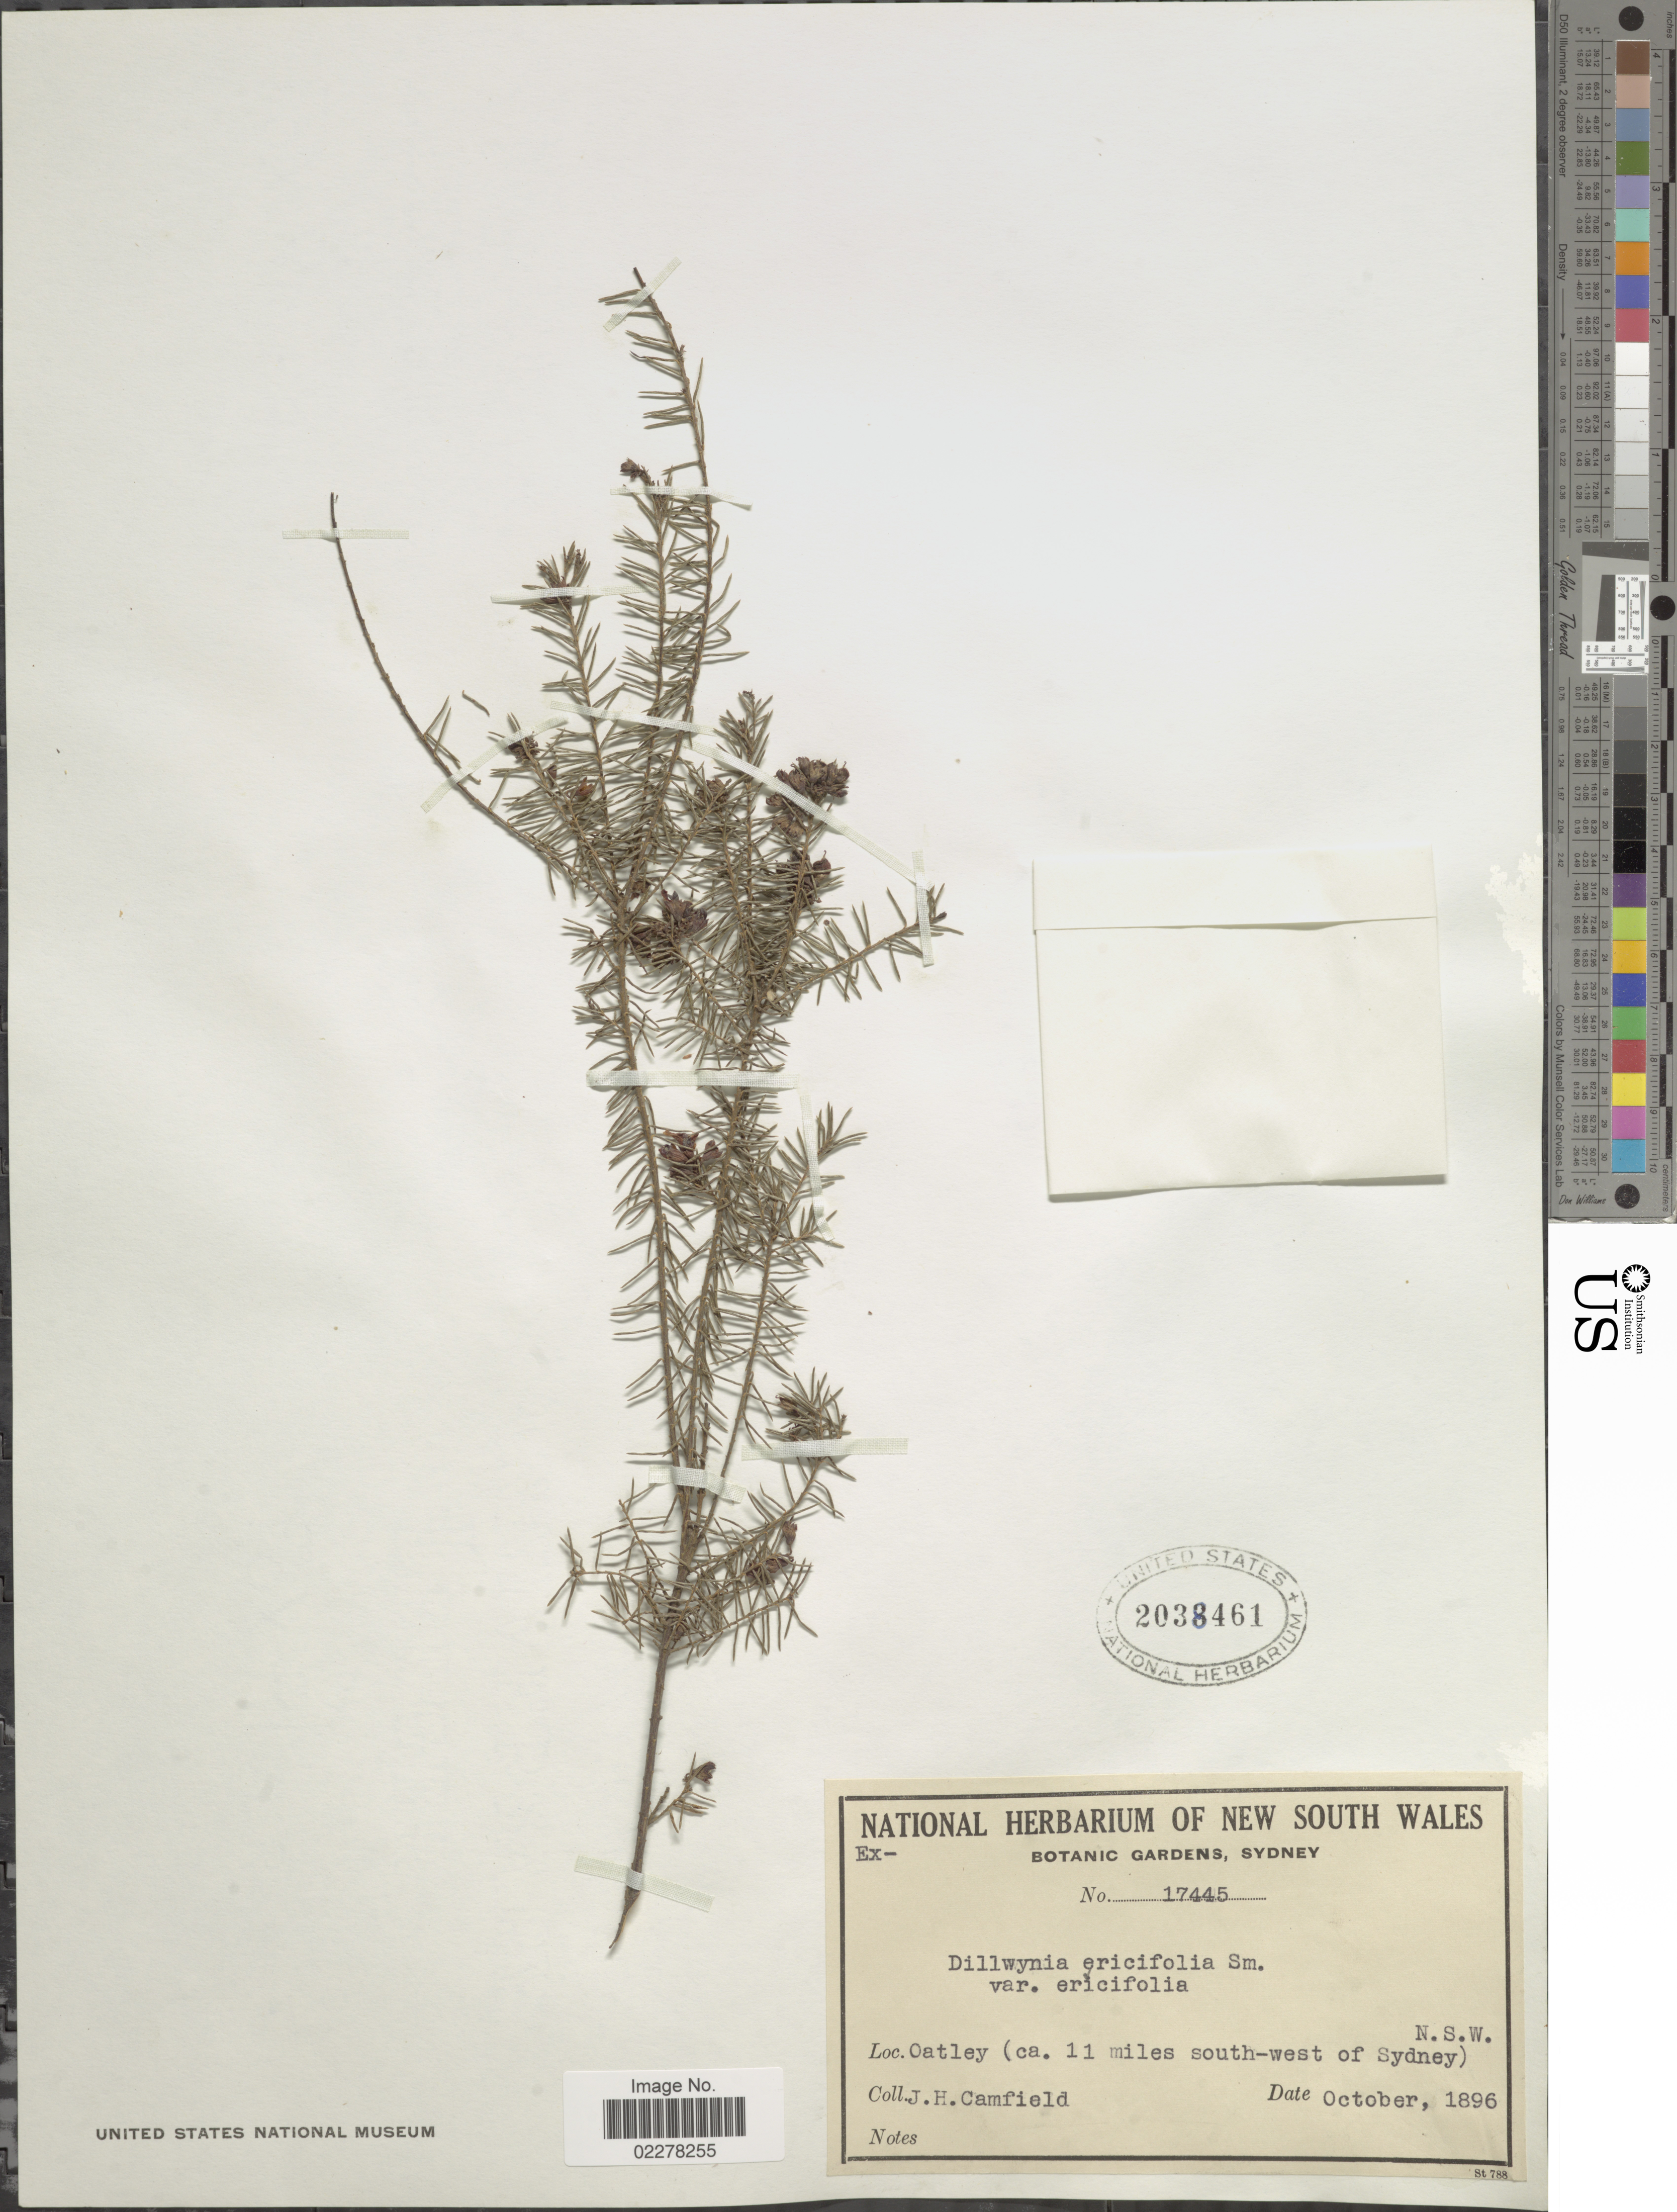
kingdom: Plantae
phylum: Tracheophyta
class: Magnoliopsida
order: Fabales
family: Fabaceae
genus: Dillwynia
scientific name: Dillwynia ericifolia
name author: Sm.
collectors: J. Camfield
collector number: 17445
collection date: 1896-10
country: Australia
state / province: New South Wales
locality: Oatley (ca. 11 miles south-west of Sydney). N.S.W.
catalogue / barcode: US 2038461